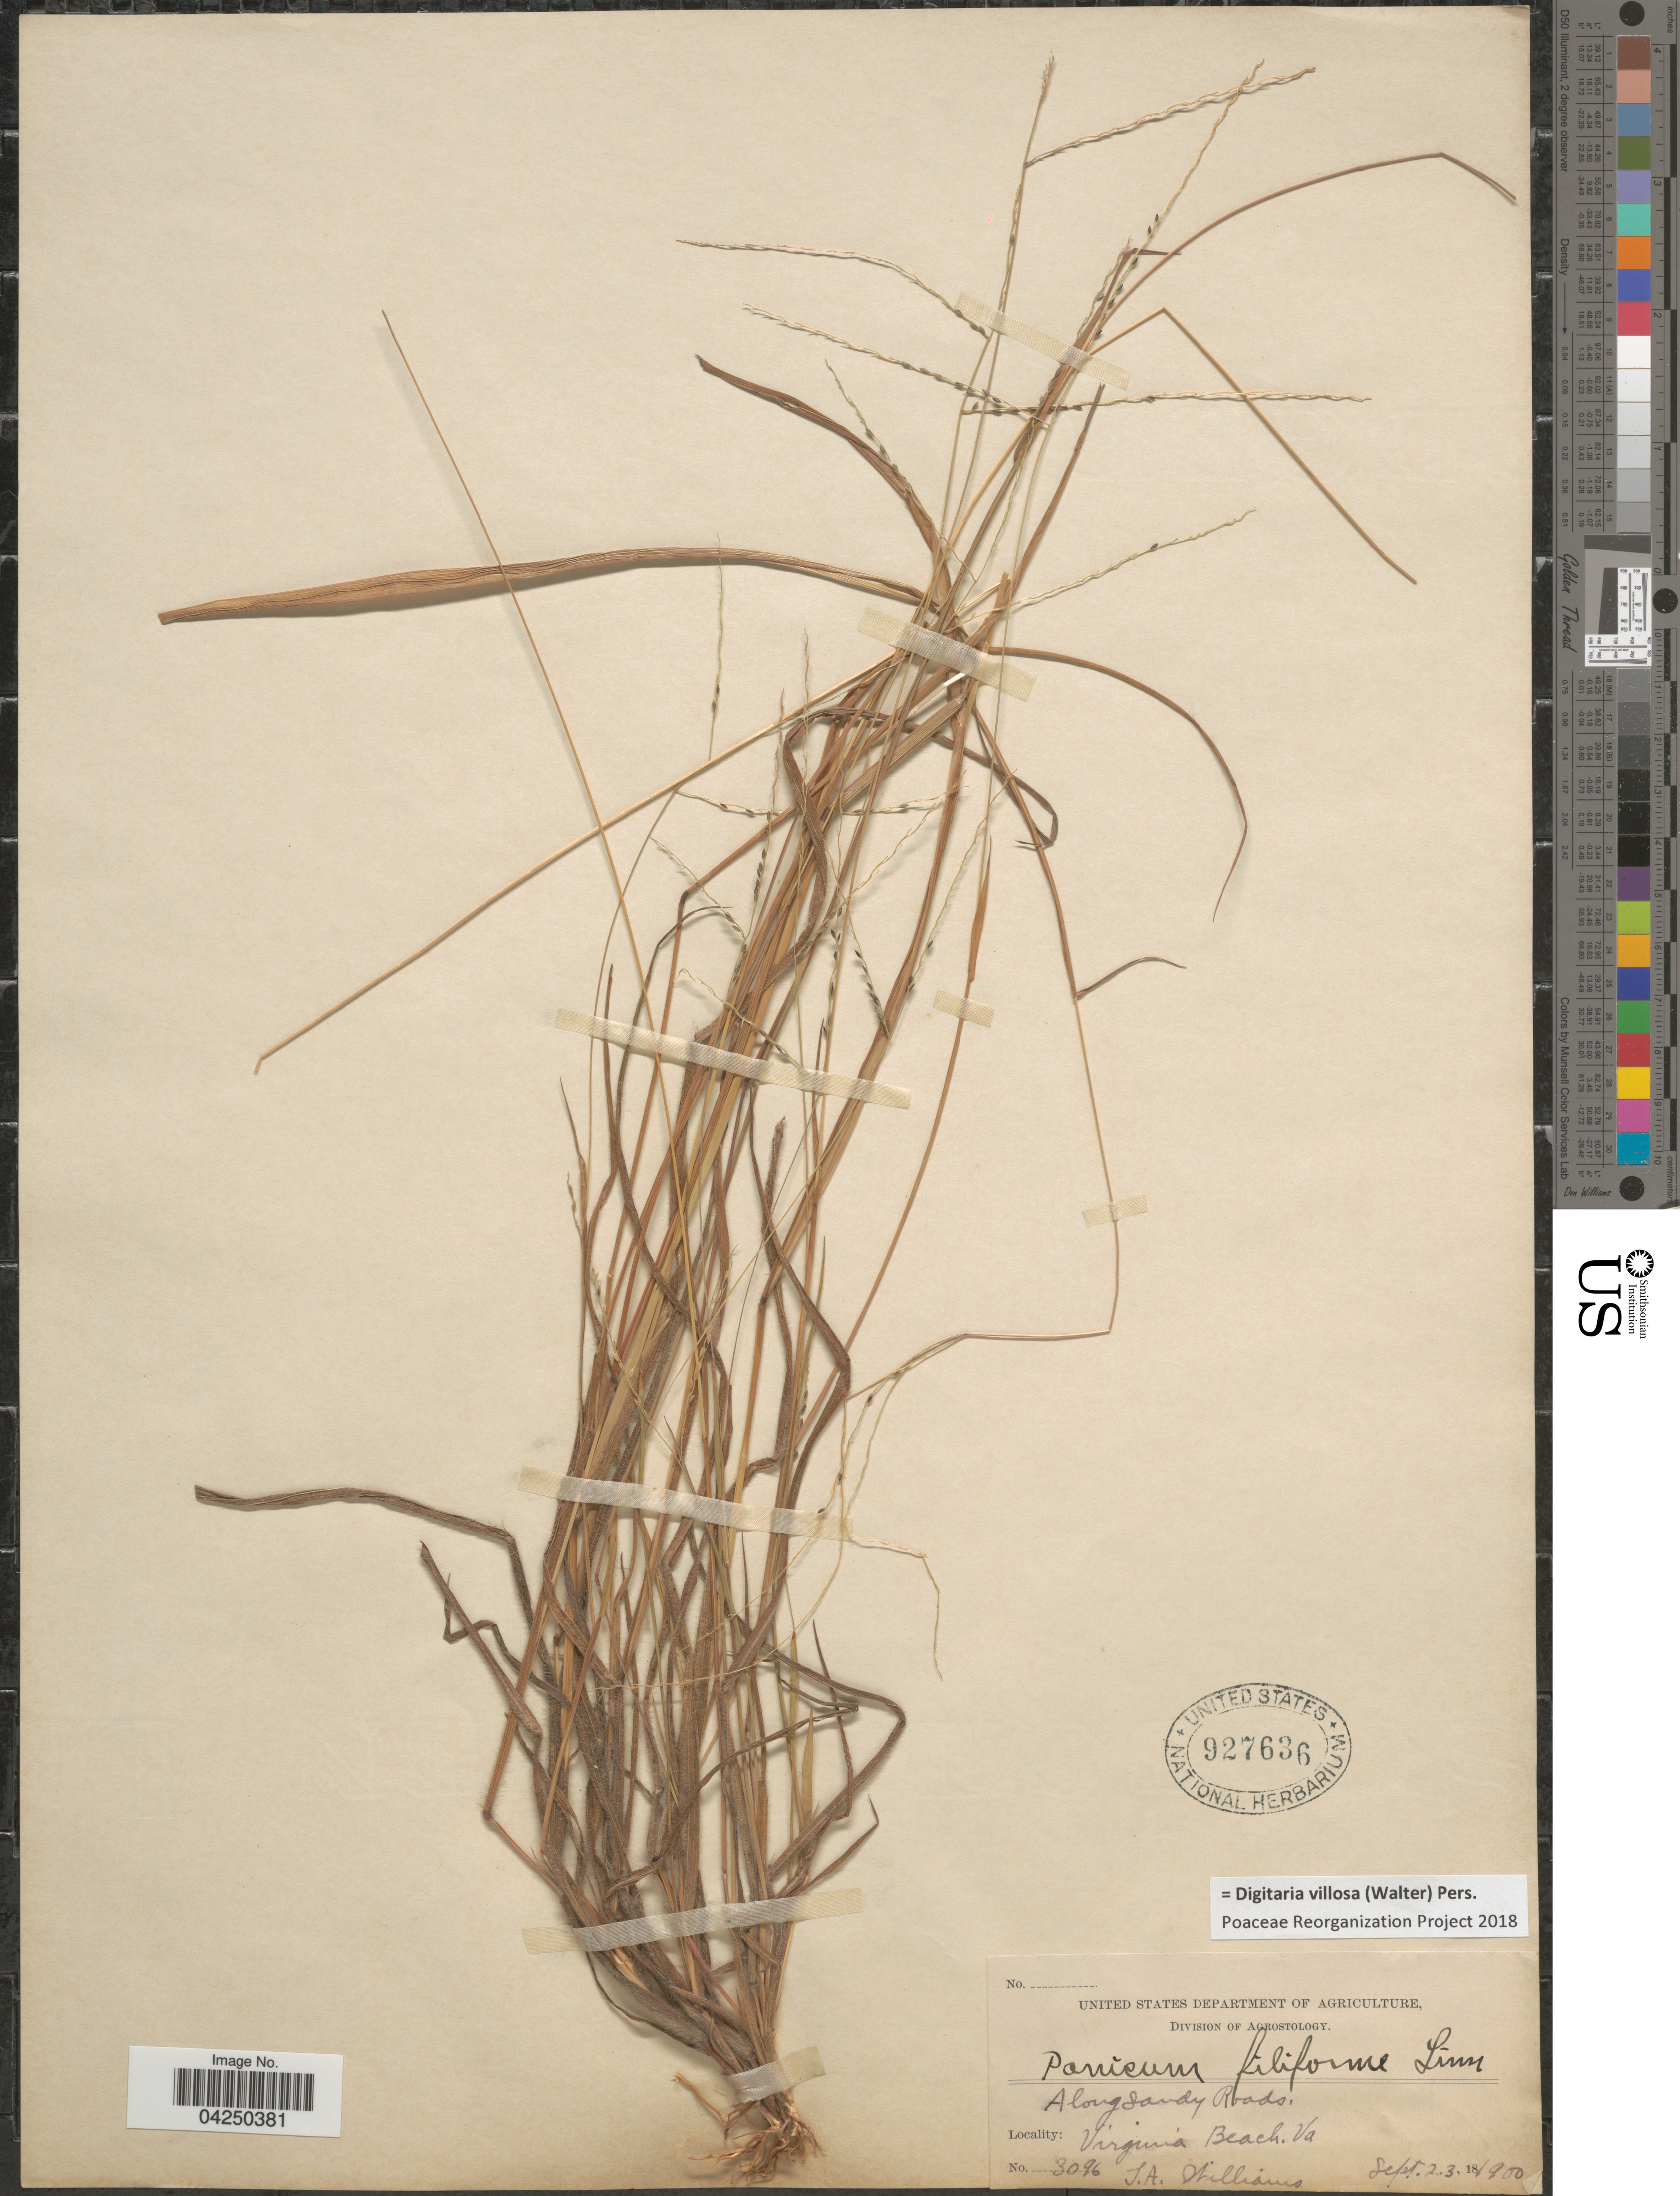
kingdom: Plantae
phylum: Tracheophyta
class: Liliopsida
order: Poales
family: Poaceae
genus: Digitaria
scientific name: Digitaria villosa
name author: (Walter) Pers.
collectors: T. Williams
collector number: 3096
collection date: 1900-09-23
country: United States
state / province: Virginia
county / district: City of Virginia Beach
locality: Along Sandy Roads. Virginia Beach.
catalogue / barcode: US 927636